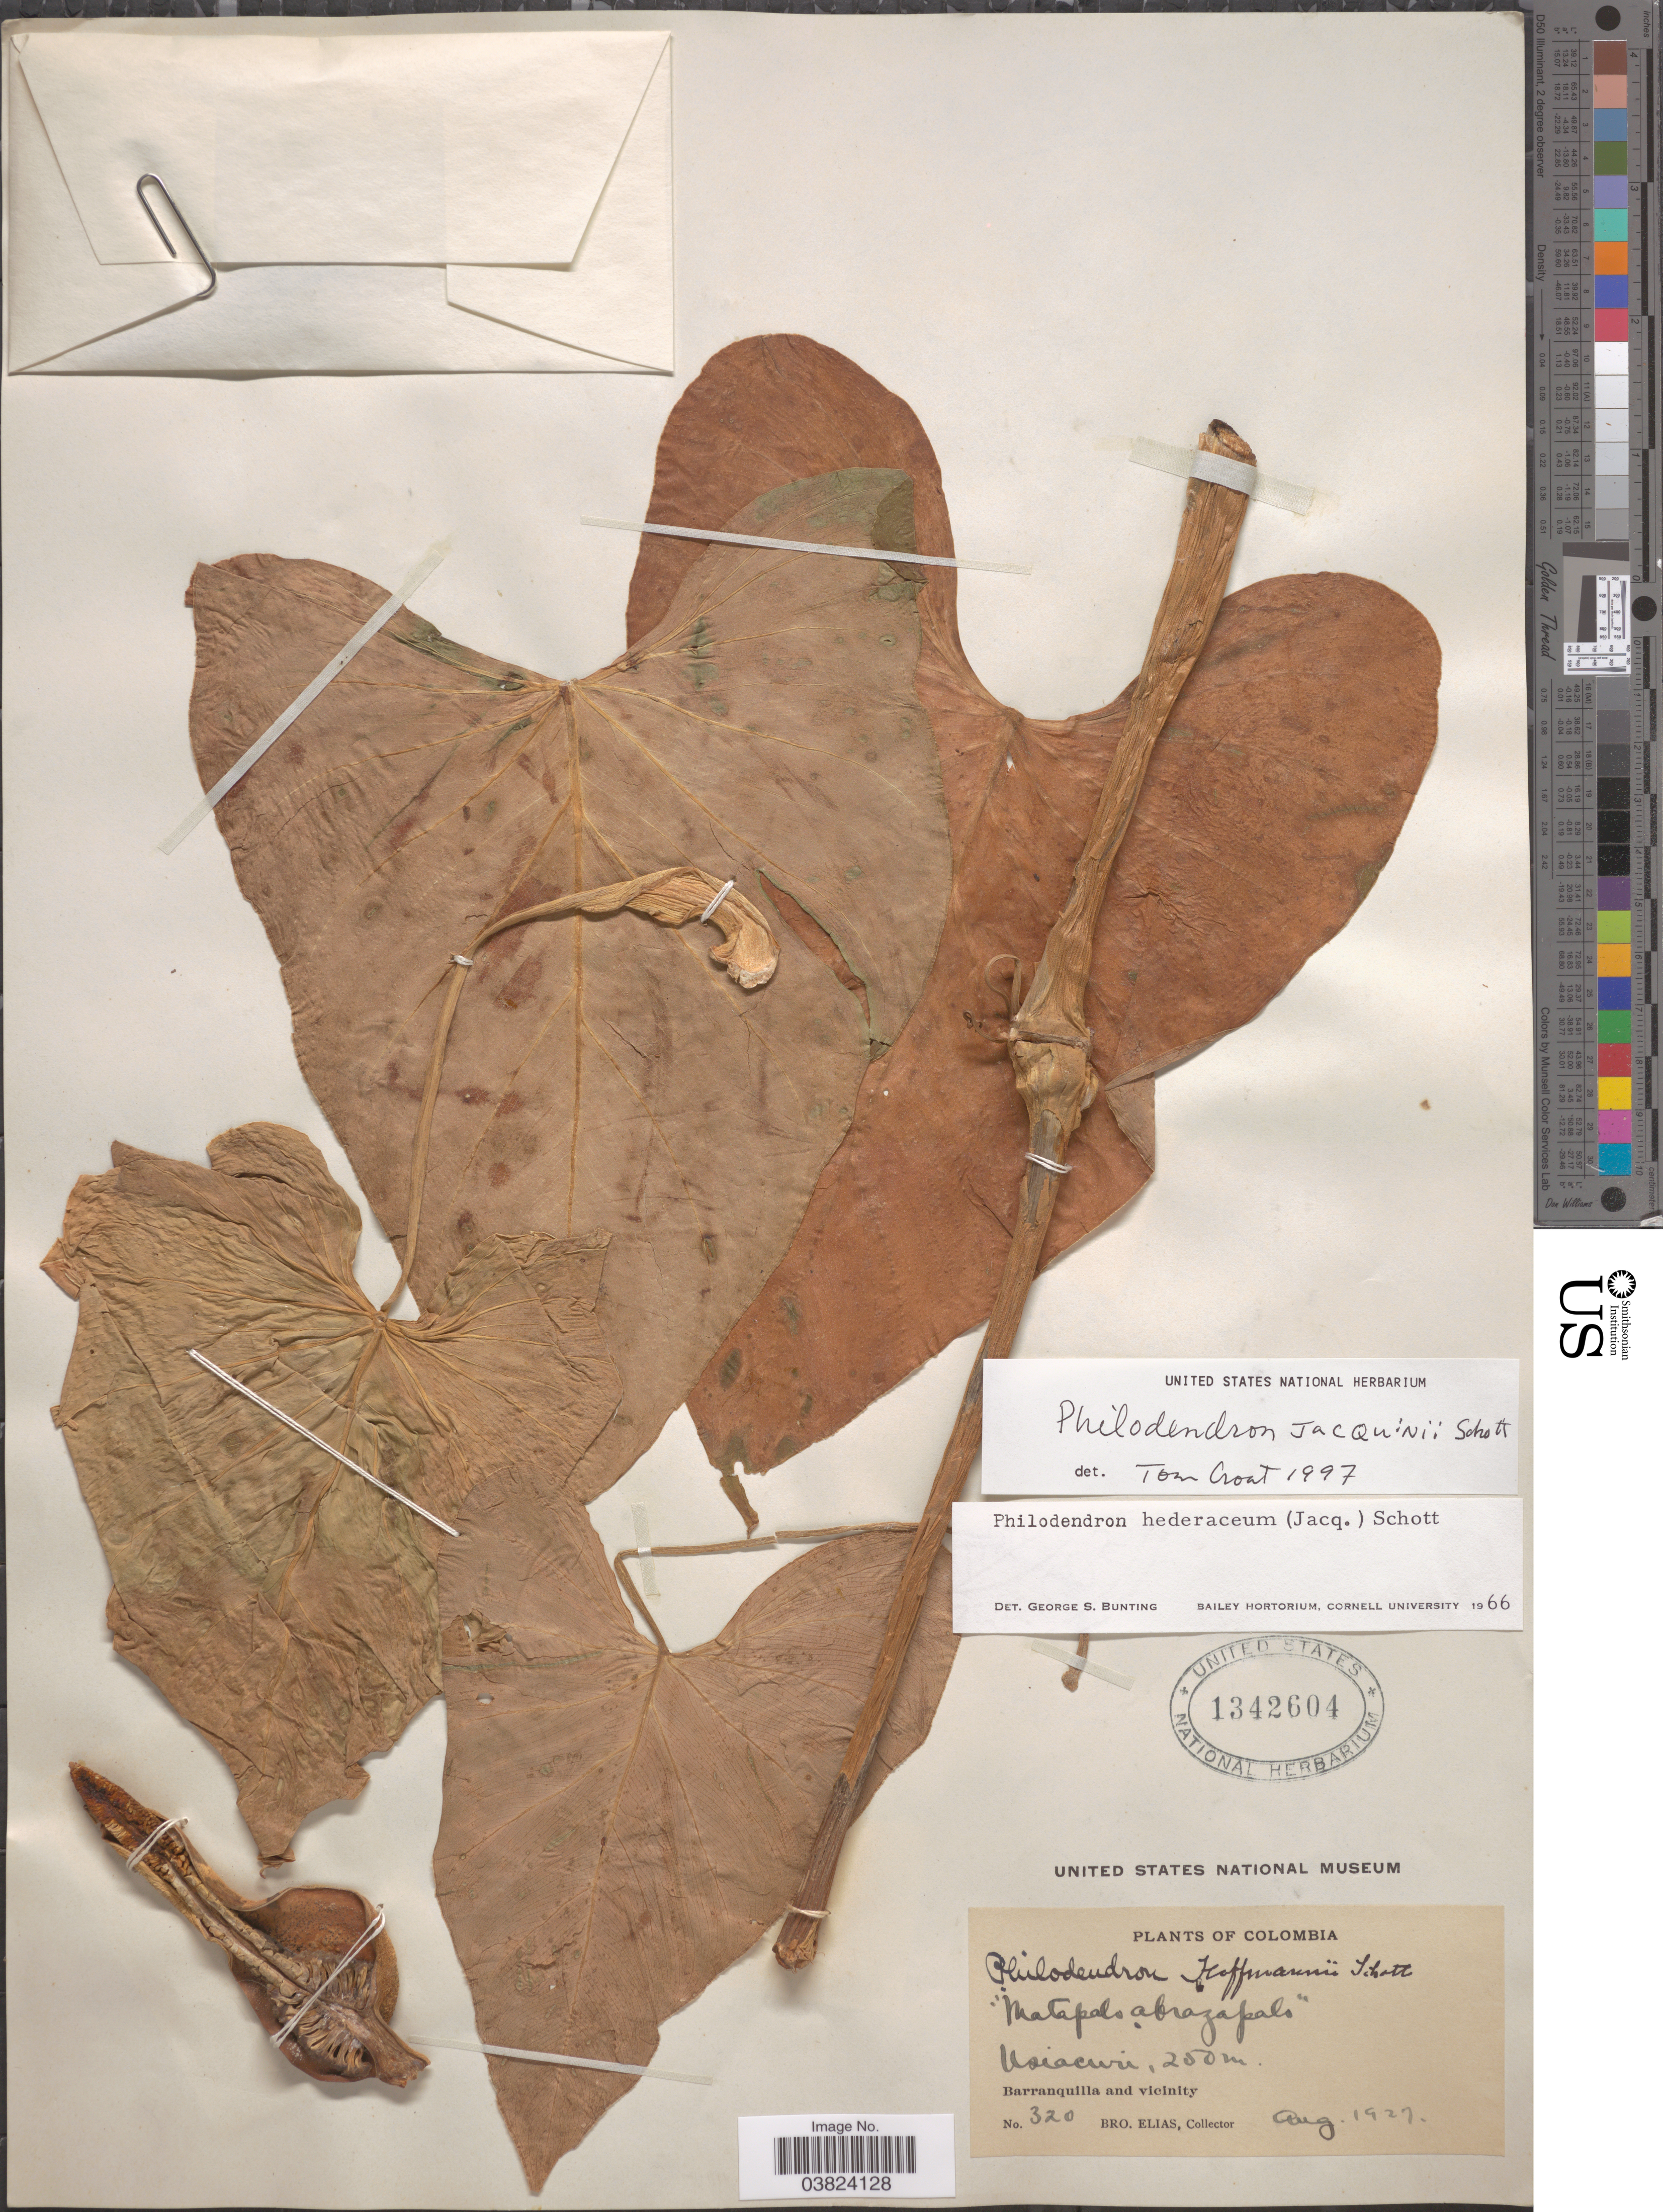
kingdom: Plantae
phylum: Tracheophyta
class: Liliopsida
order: Alismatales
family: Araceae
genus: Philodendron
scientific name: Philodendron jacquinii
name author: Schott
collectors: Bro. Elias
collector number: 320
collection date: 1927-08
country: Colombia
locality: Usiacuri, Barranquilla and vicinity.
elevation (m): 250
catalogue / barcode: US 1342604